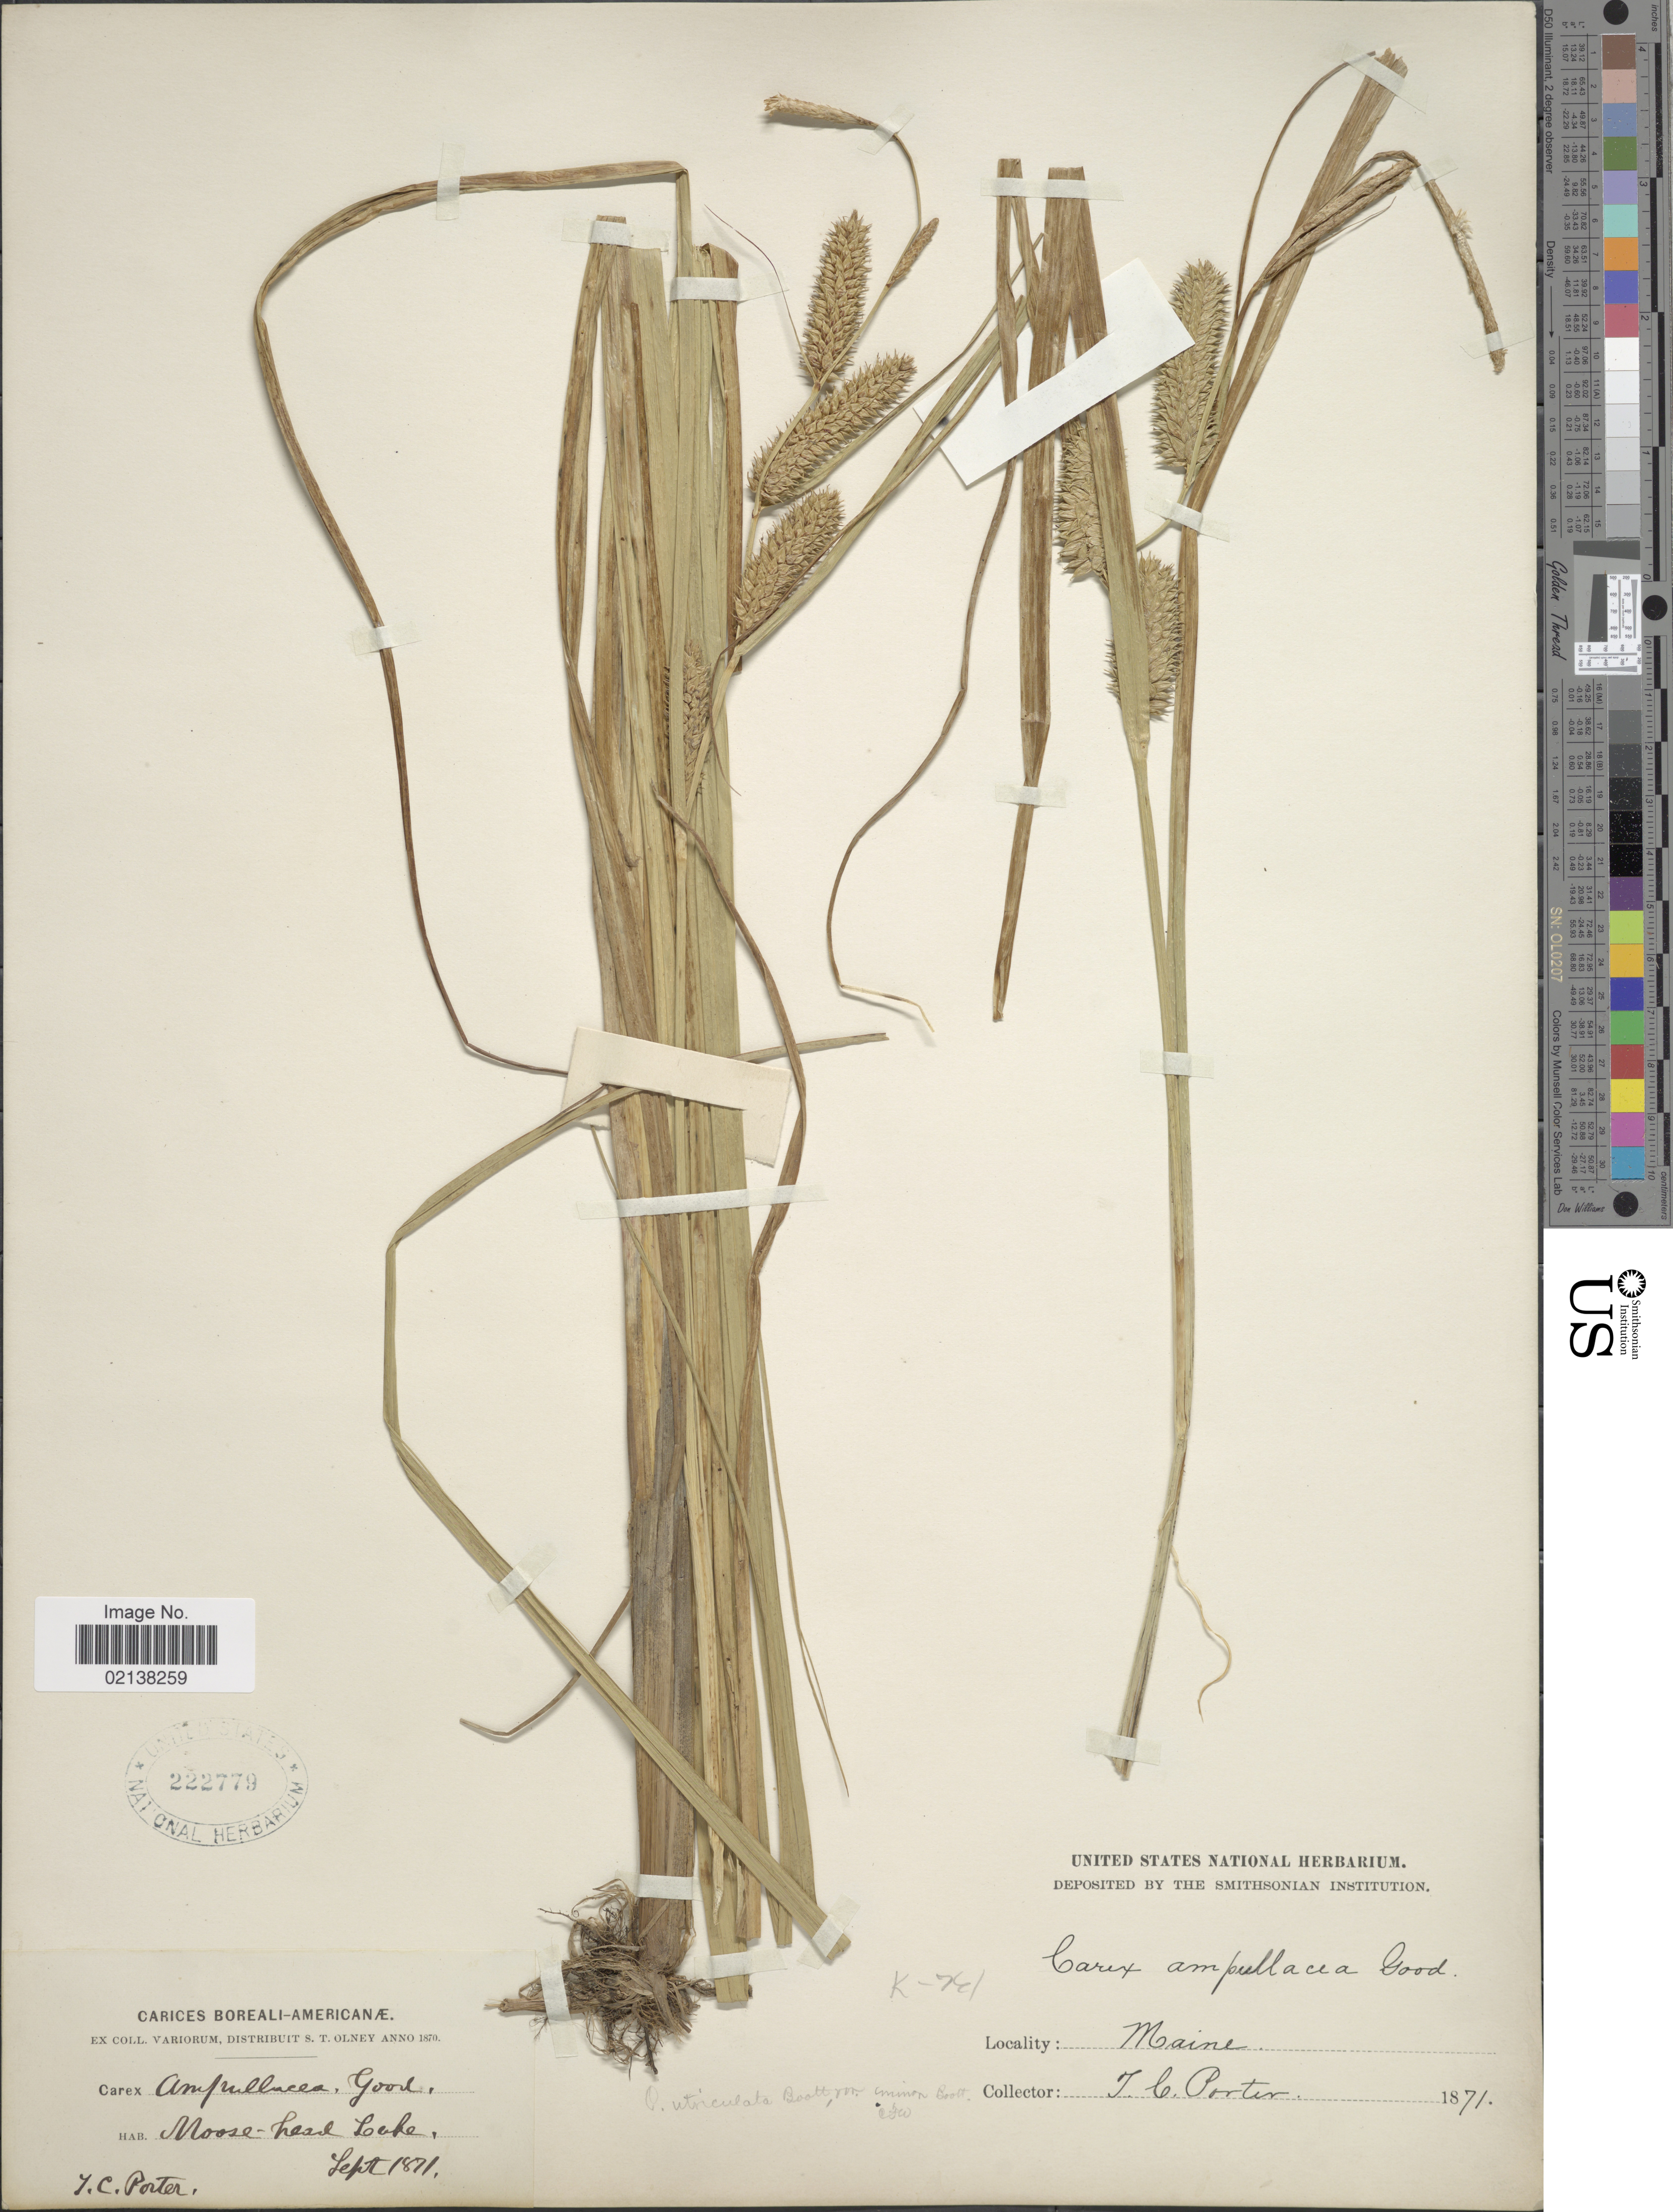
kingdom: Plantae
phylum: Tracheophyta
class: Liliopsida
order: Poales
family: Cyperaceae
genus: Carex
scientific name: Carex utriculata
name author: Boott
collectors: T. Porter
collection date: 1871-09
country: United States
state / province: Maine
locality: Moose-head Lake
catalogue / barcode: US 222779